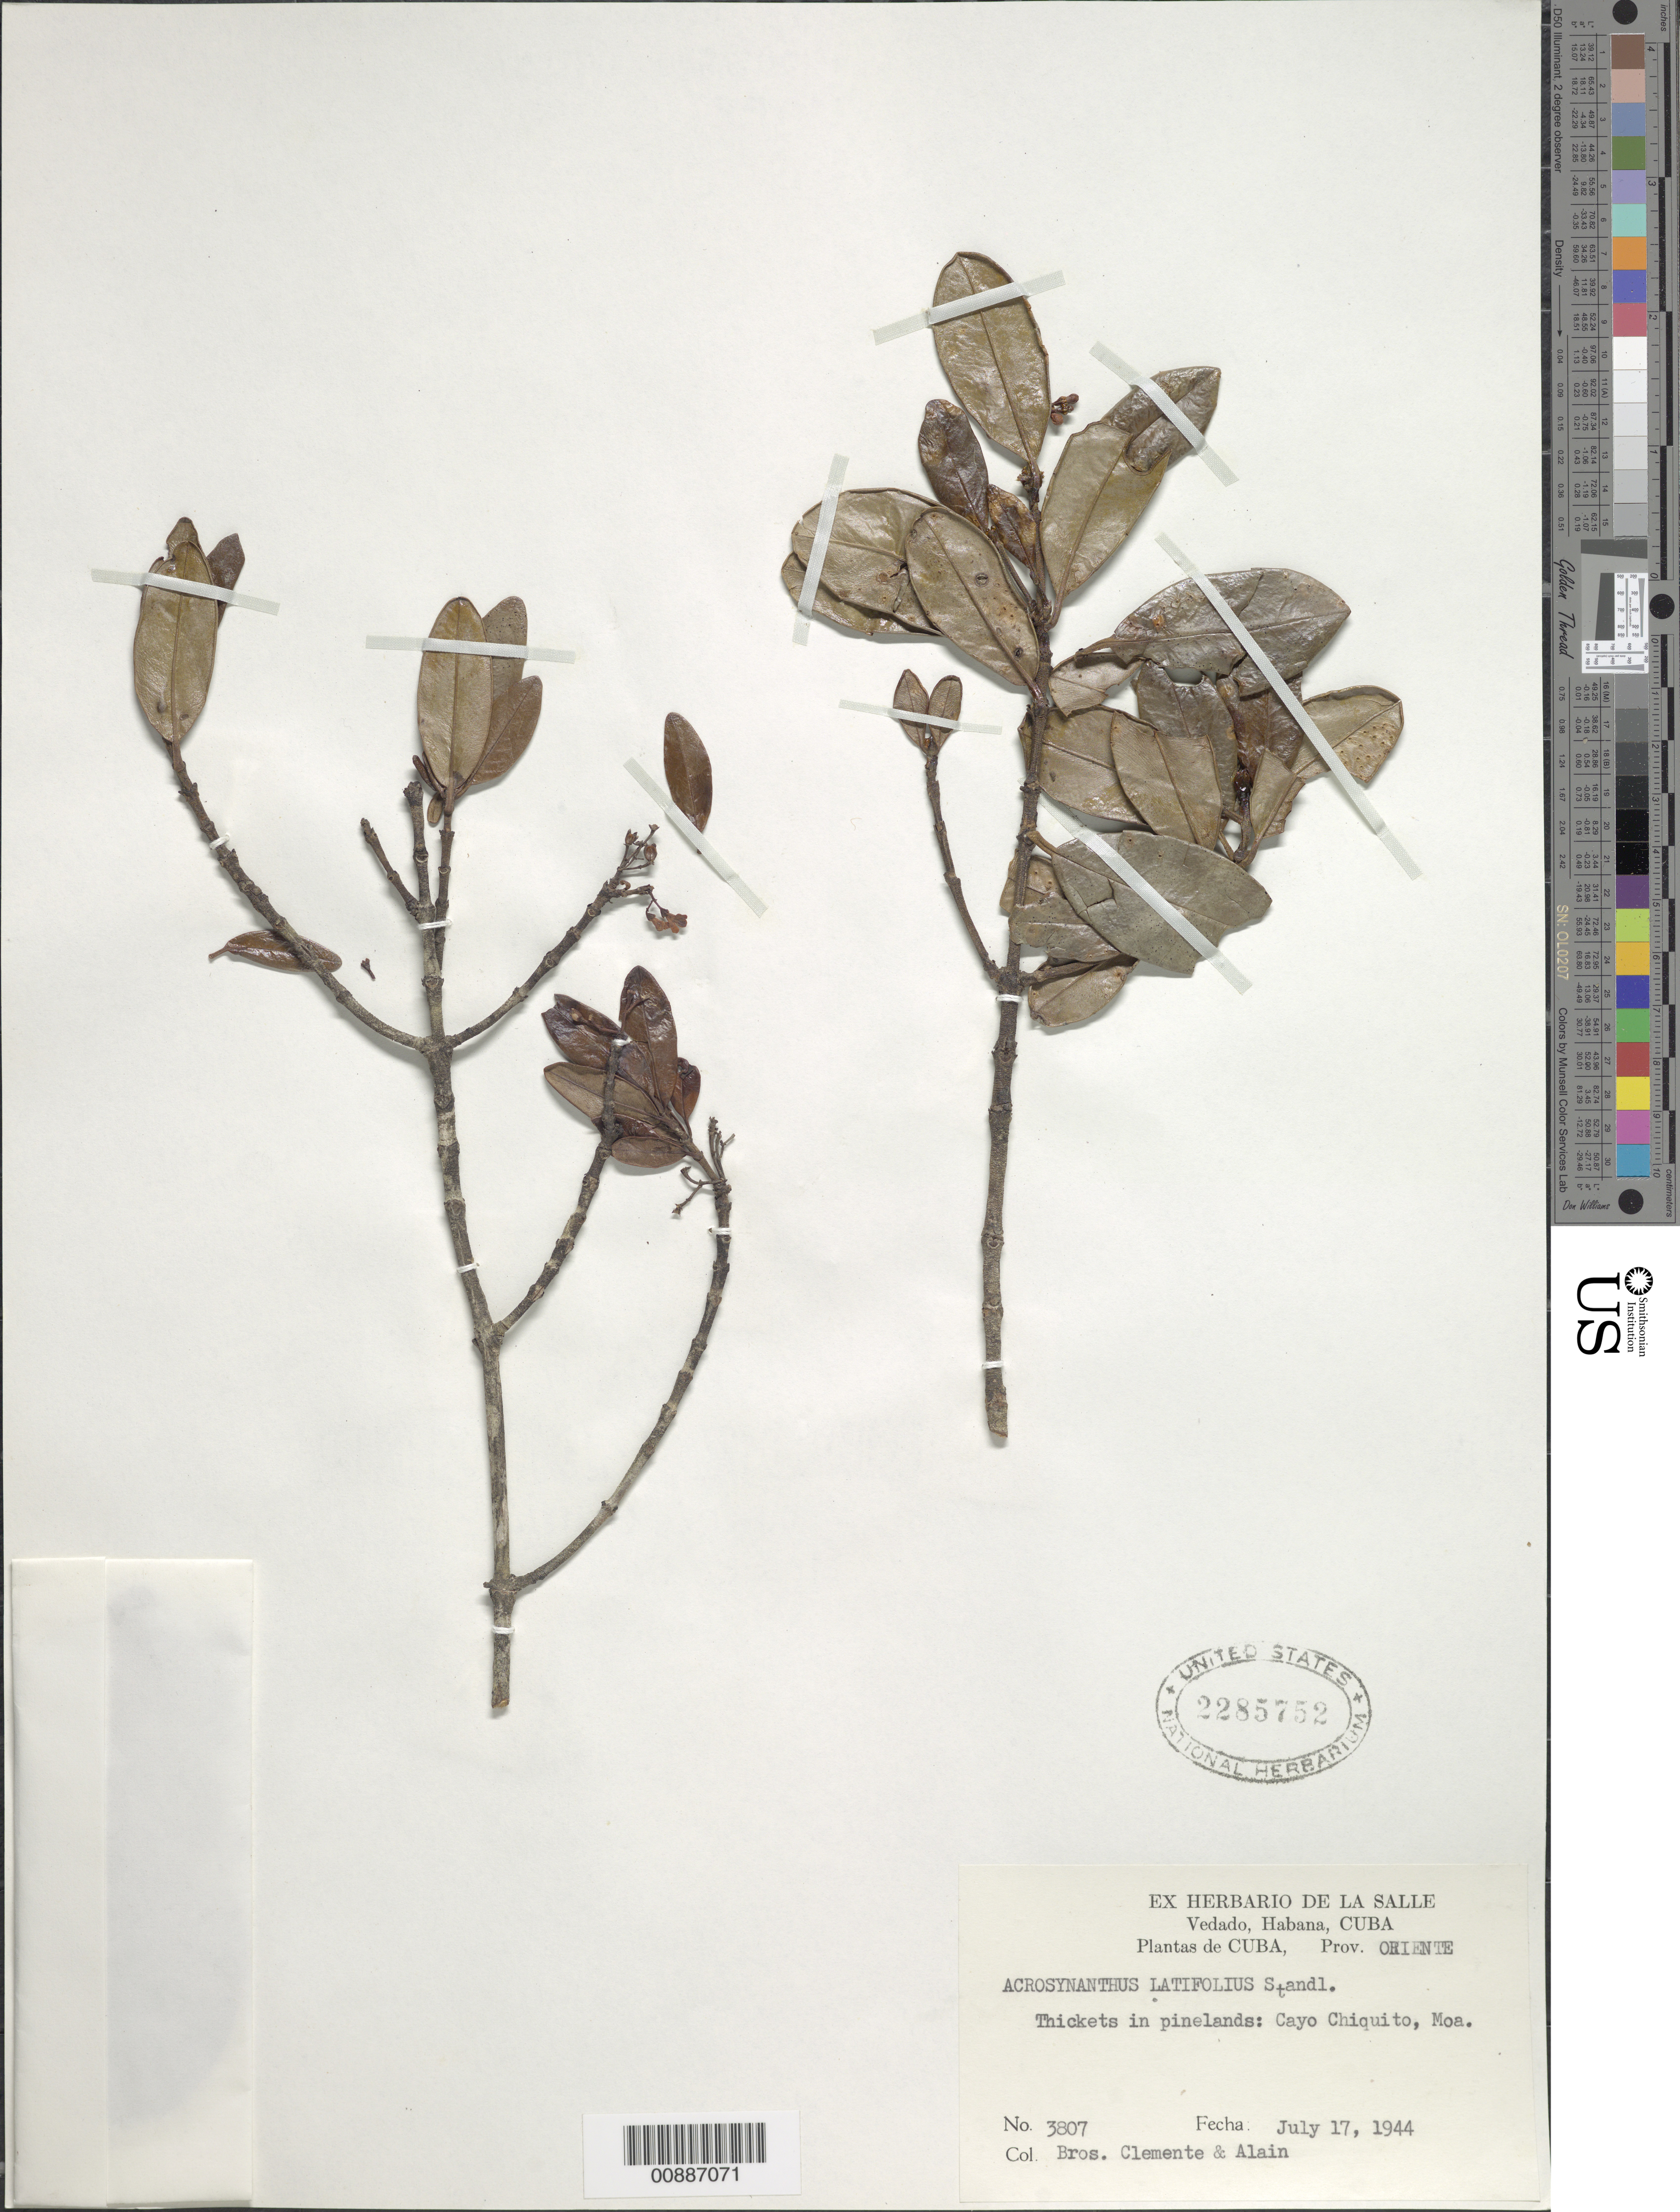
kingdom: Plantae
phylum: Tracheophyta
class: Magnoliopsida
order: Gentianales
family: Rubiaceae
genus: Acrosynanthus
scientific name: Acrosynanthus latifolius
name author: Standl.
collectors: Bro. Clemente & A. H. Liogier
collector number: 3807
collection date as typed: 17 Jul 1944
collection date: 1944-07-17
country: Cuba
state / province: Holguín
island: Cuba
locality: Cayo Chiquito, Moa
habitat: Thickets in pinelands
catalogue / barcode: US 2285752